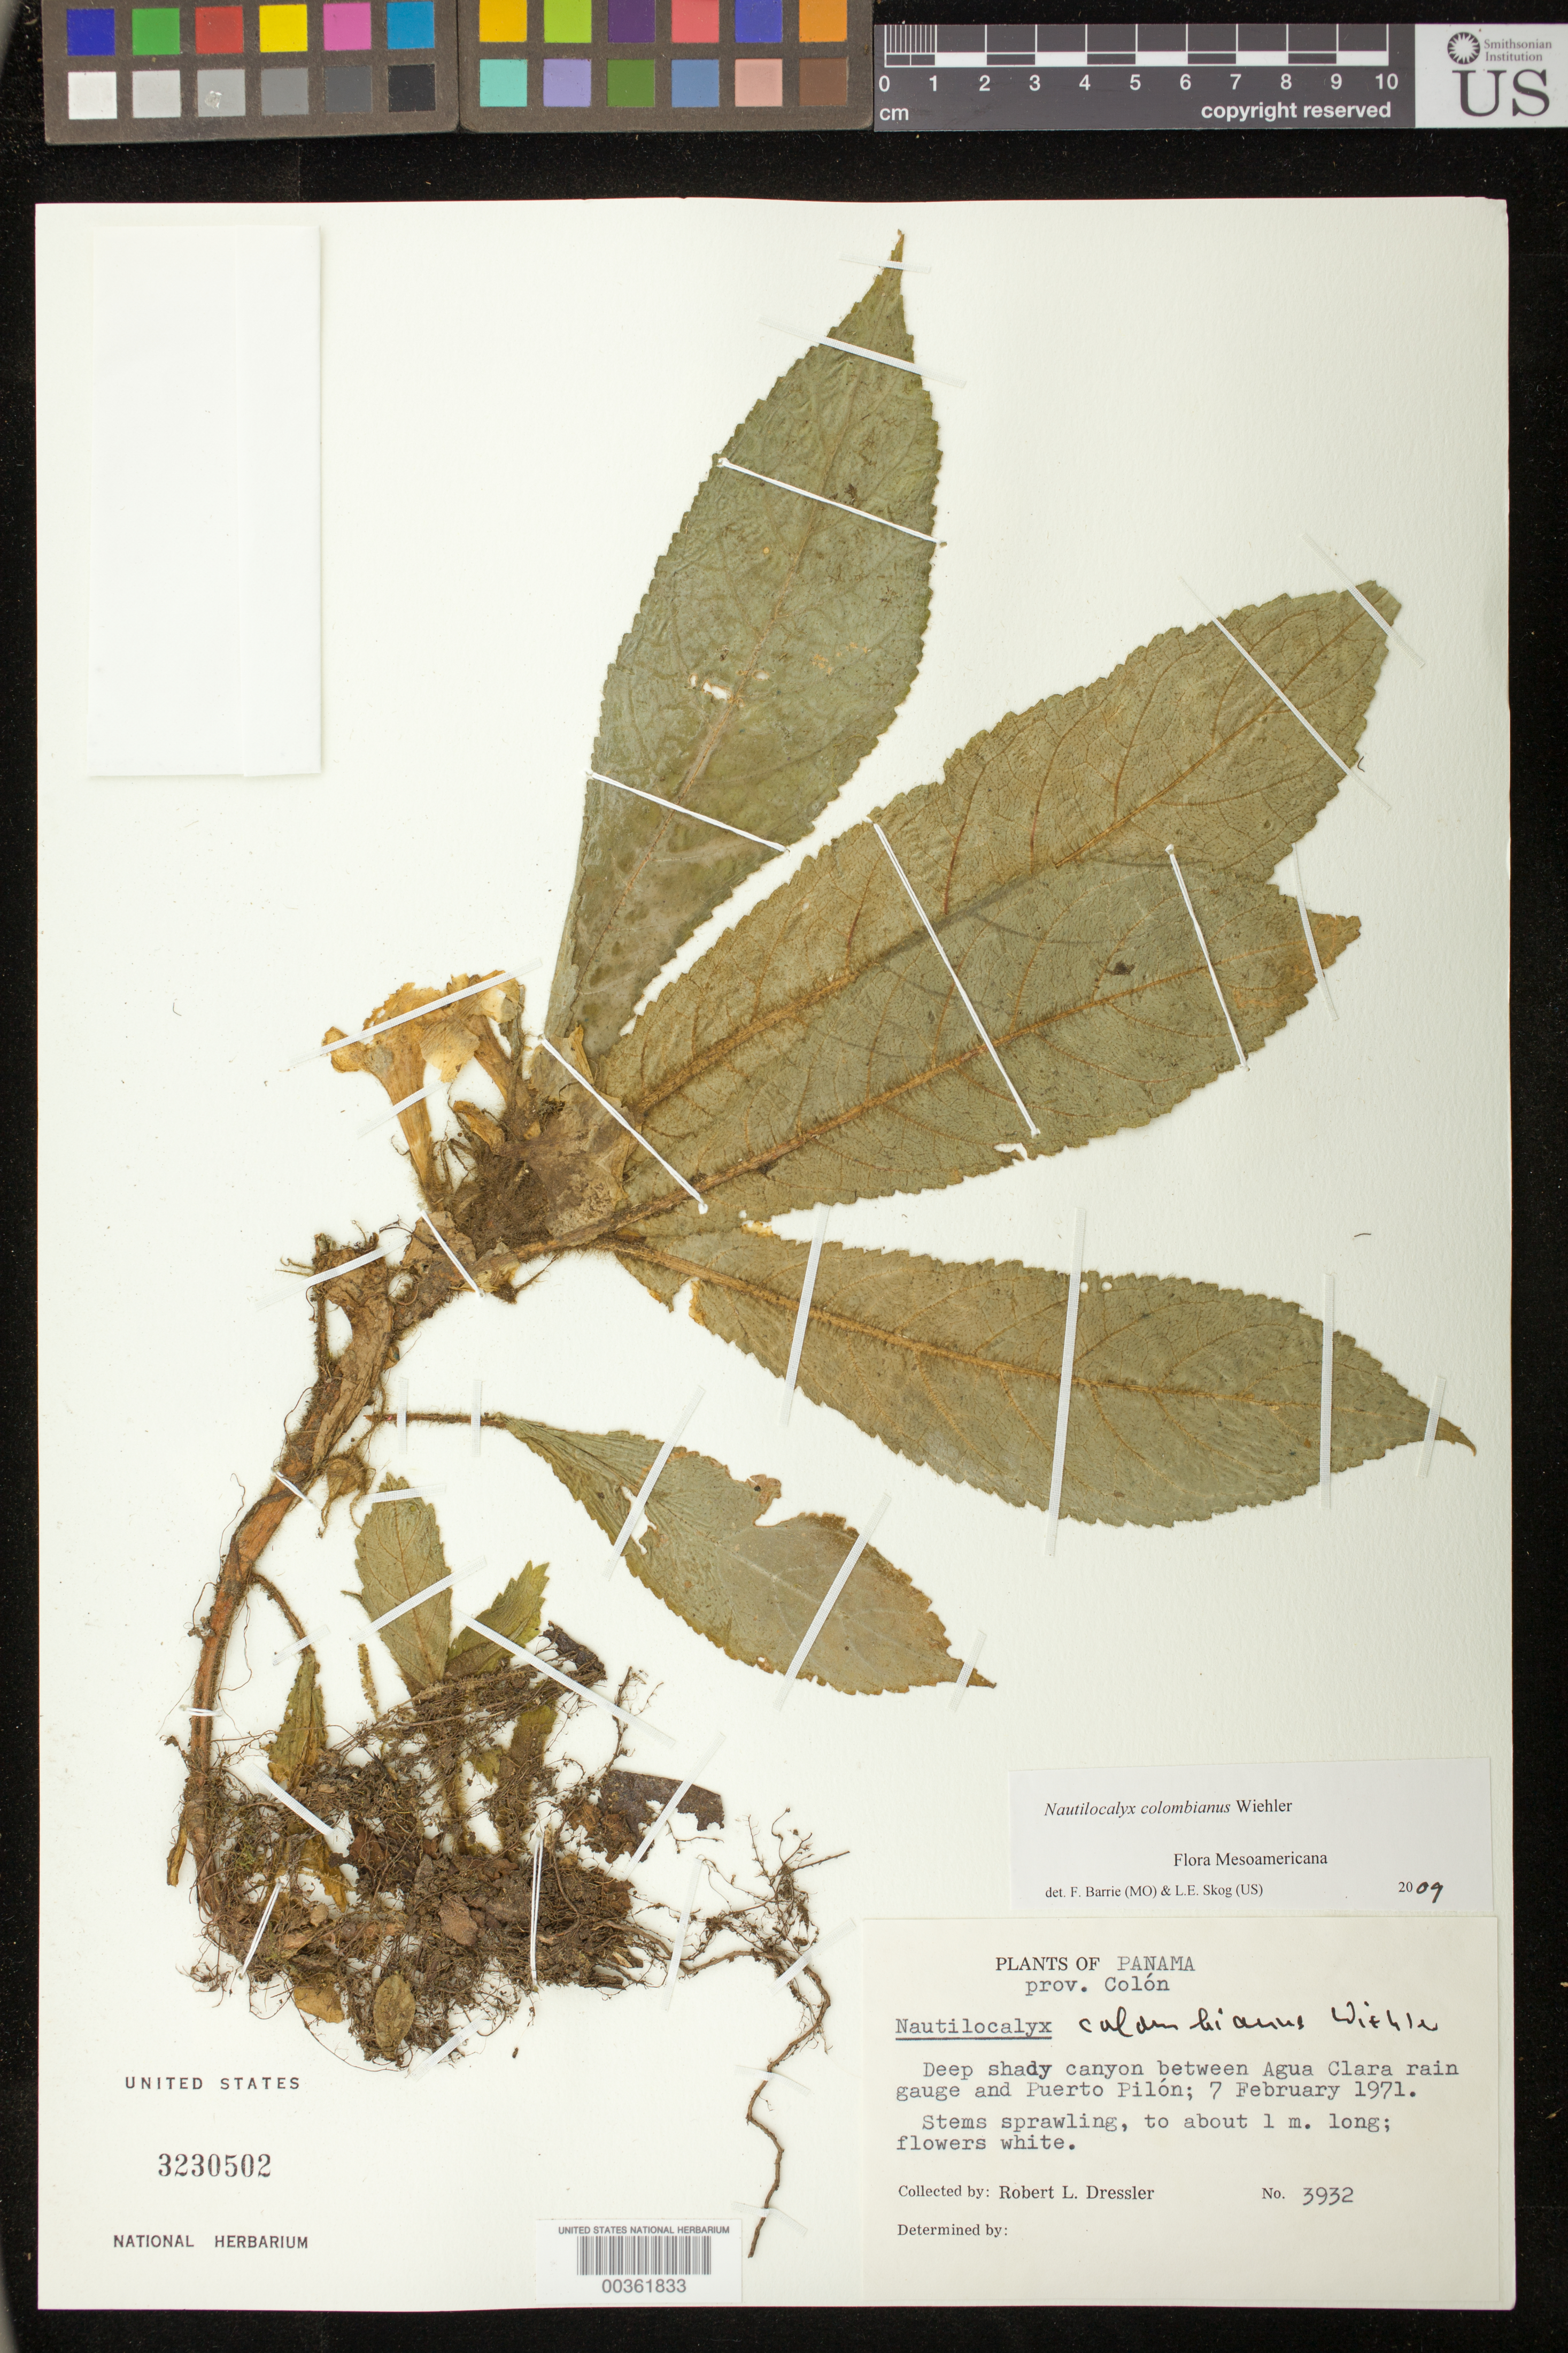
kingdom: Plantae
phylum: Tracheophyta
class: Magnoliopsida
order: Lamiales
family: Gesneriaceae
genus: Nautilocalyx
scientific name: Nautilocalyx colombianus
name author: Wiehler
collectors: R. Dressler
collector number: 3932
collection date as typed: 07 Feb 1971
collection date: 1971-02-07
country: Panama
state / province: Colón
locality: Between Agua Clara rain gauge and Puerto Pilon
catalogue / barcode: US 3230502